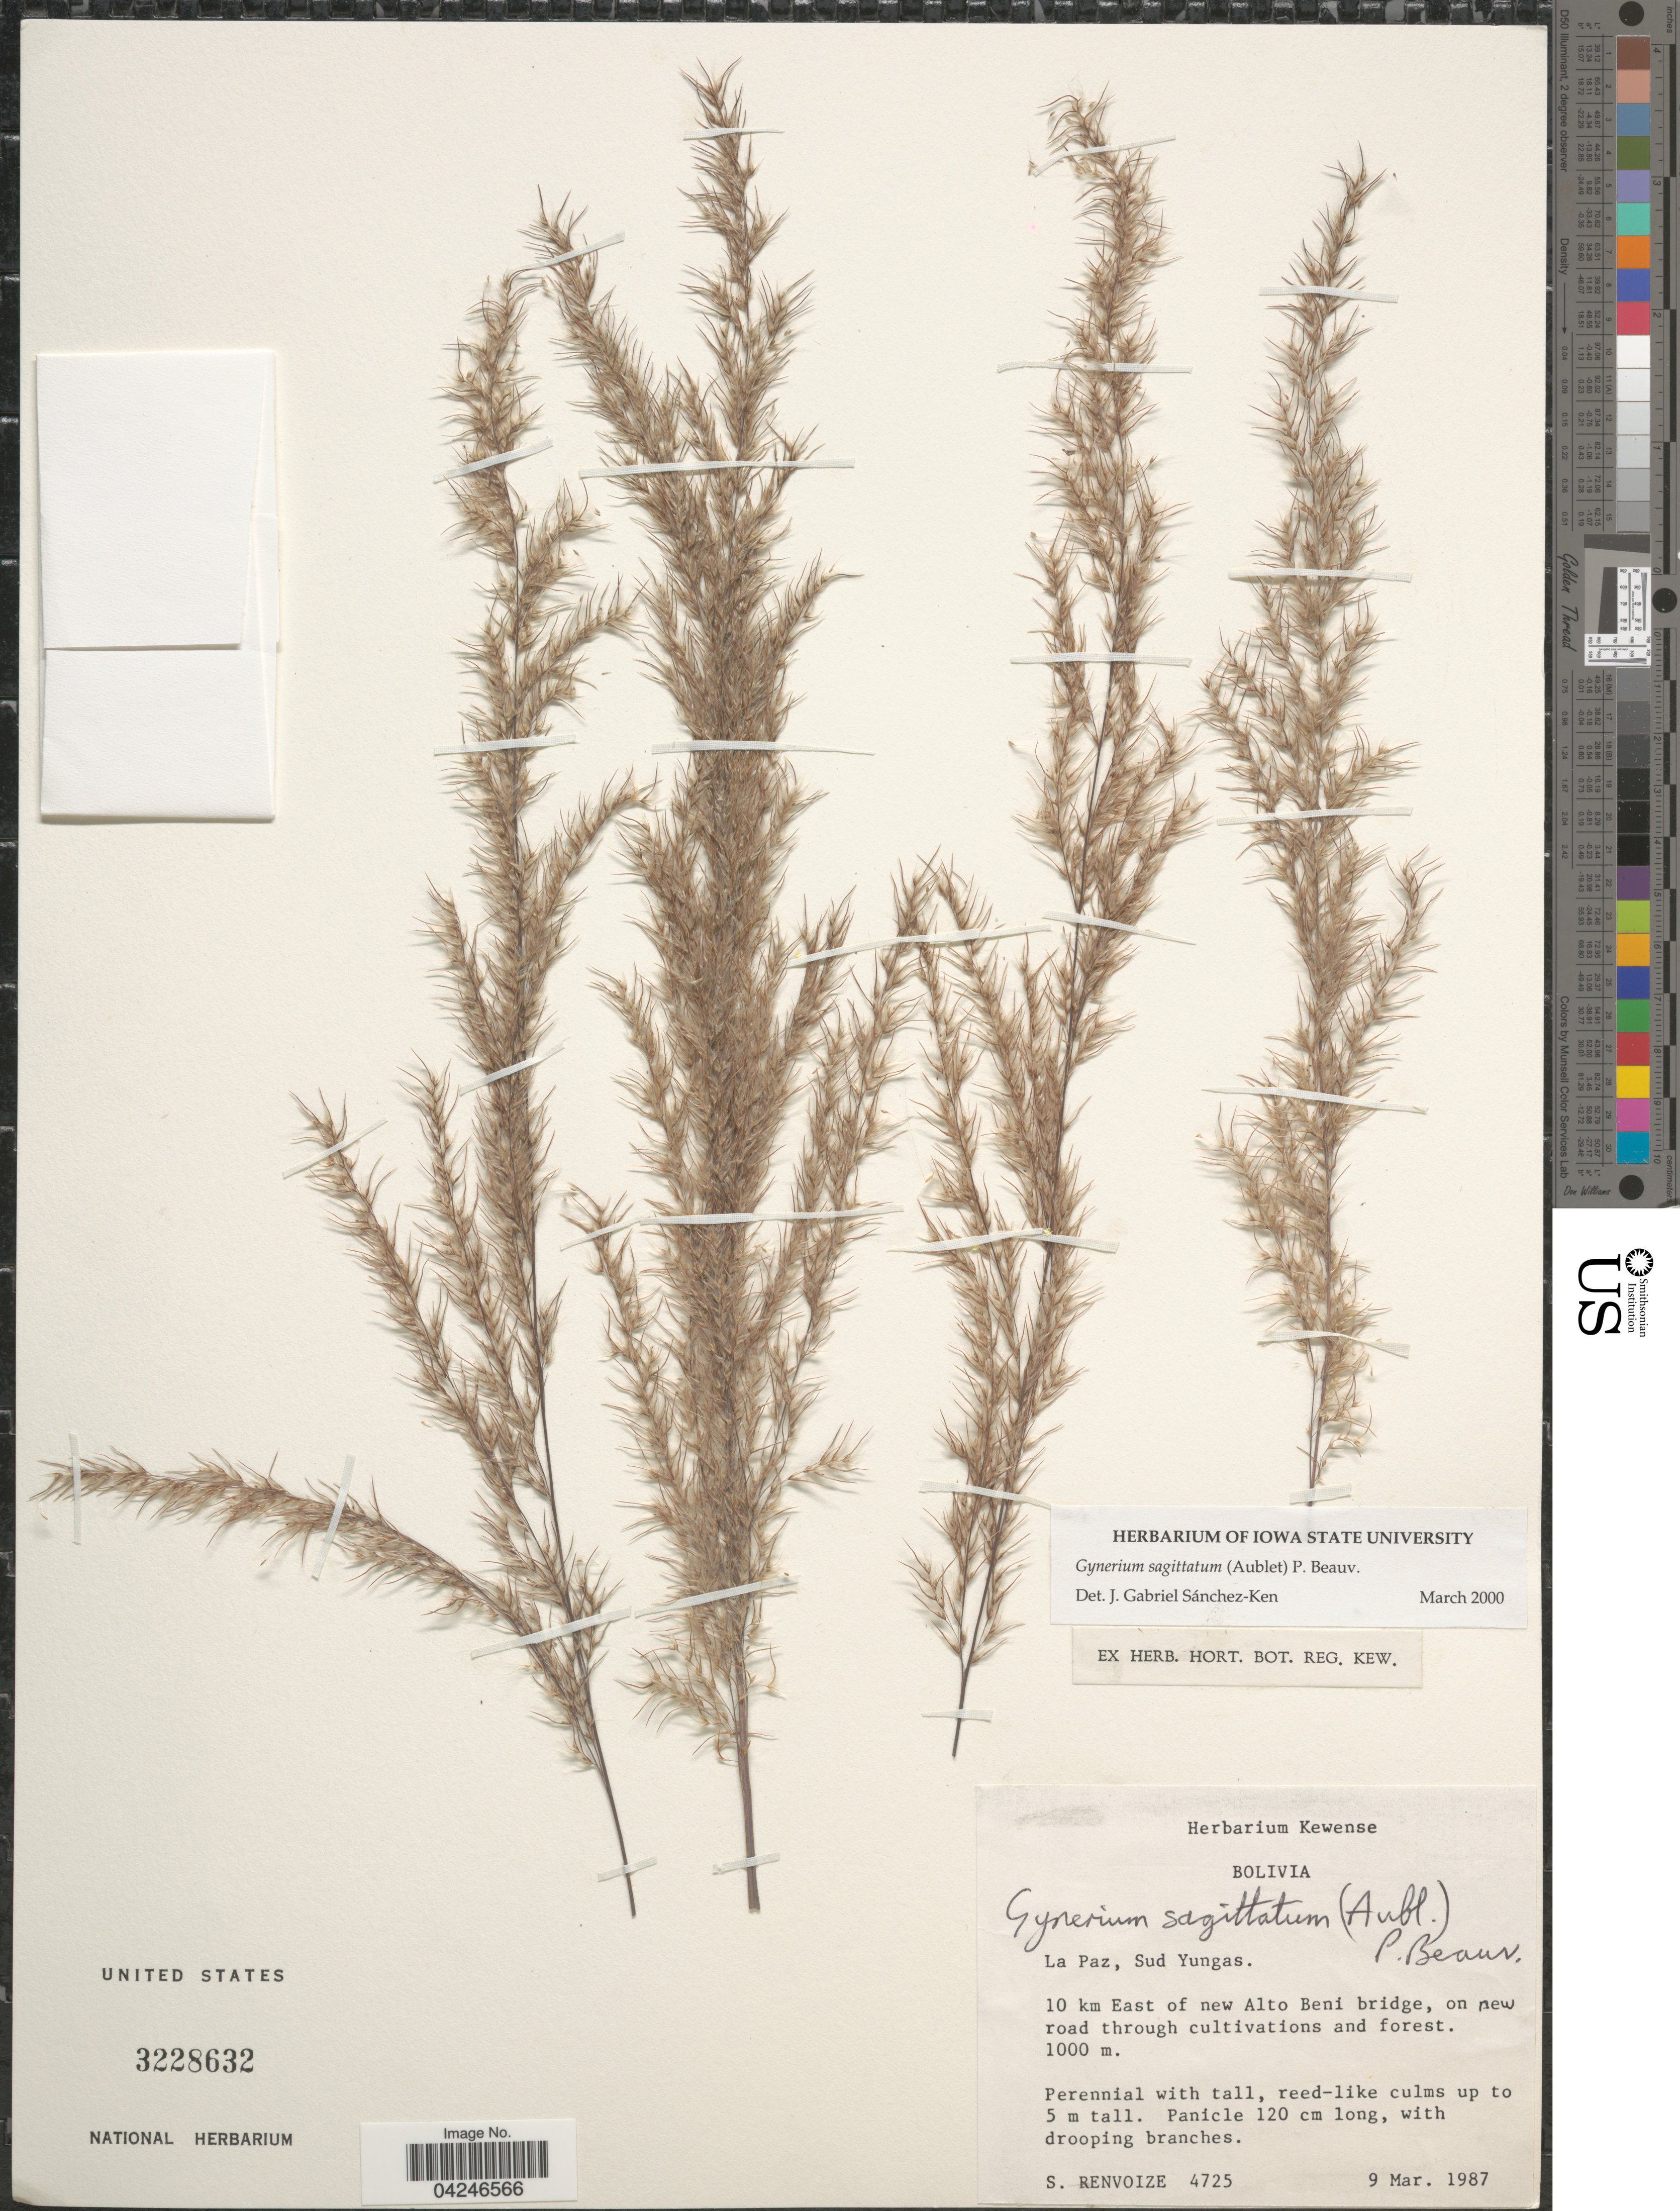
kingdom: Plantae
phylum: Tracheophyta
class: Liliopsida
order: Poales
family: Poaceae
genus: Gynerium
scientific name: Gynerium sagittatum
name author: (Aubl.) P. Beauv.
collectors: S. A. Renvoize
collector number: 4725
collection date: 1987-03-09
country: Bolivia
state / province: La Paz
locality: Sud Yungas. 10 km East of new Alto Beni bridge, on new road through cultivations and forest.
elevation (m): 1000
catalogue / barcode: US 3228632